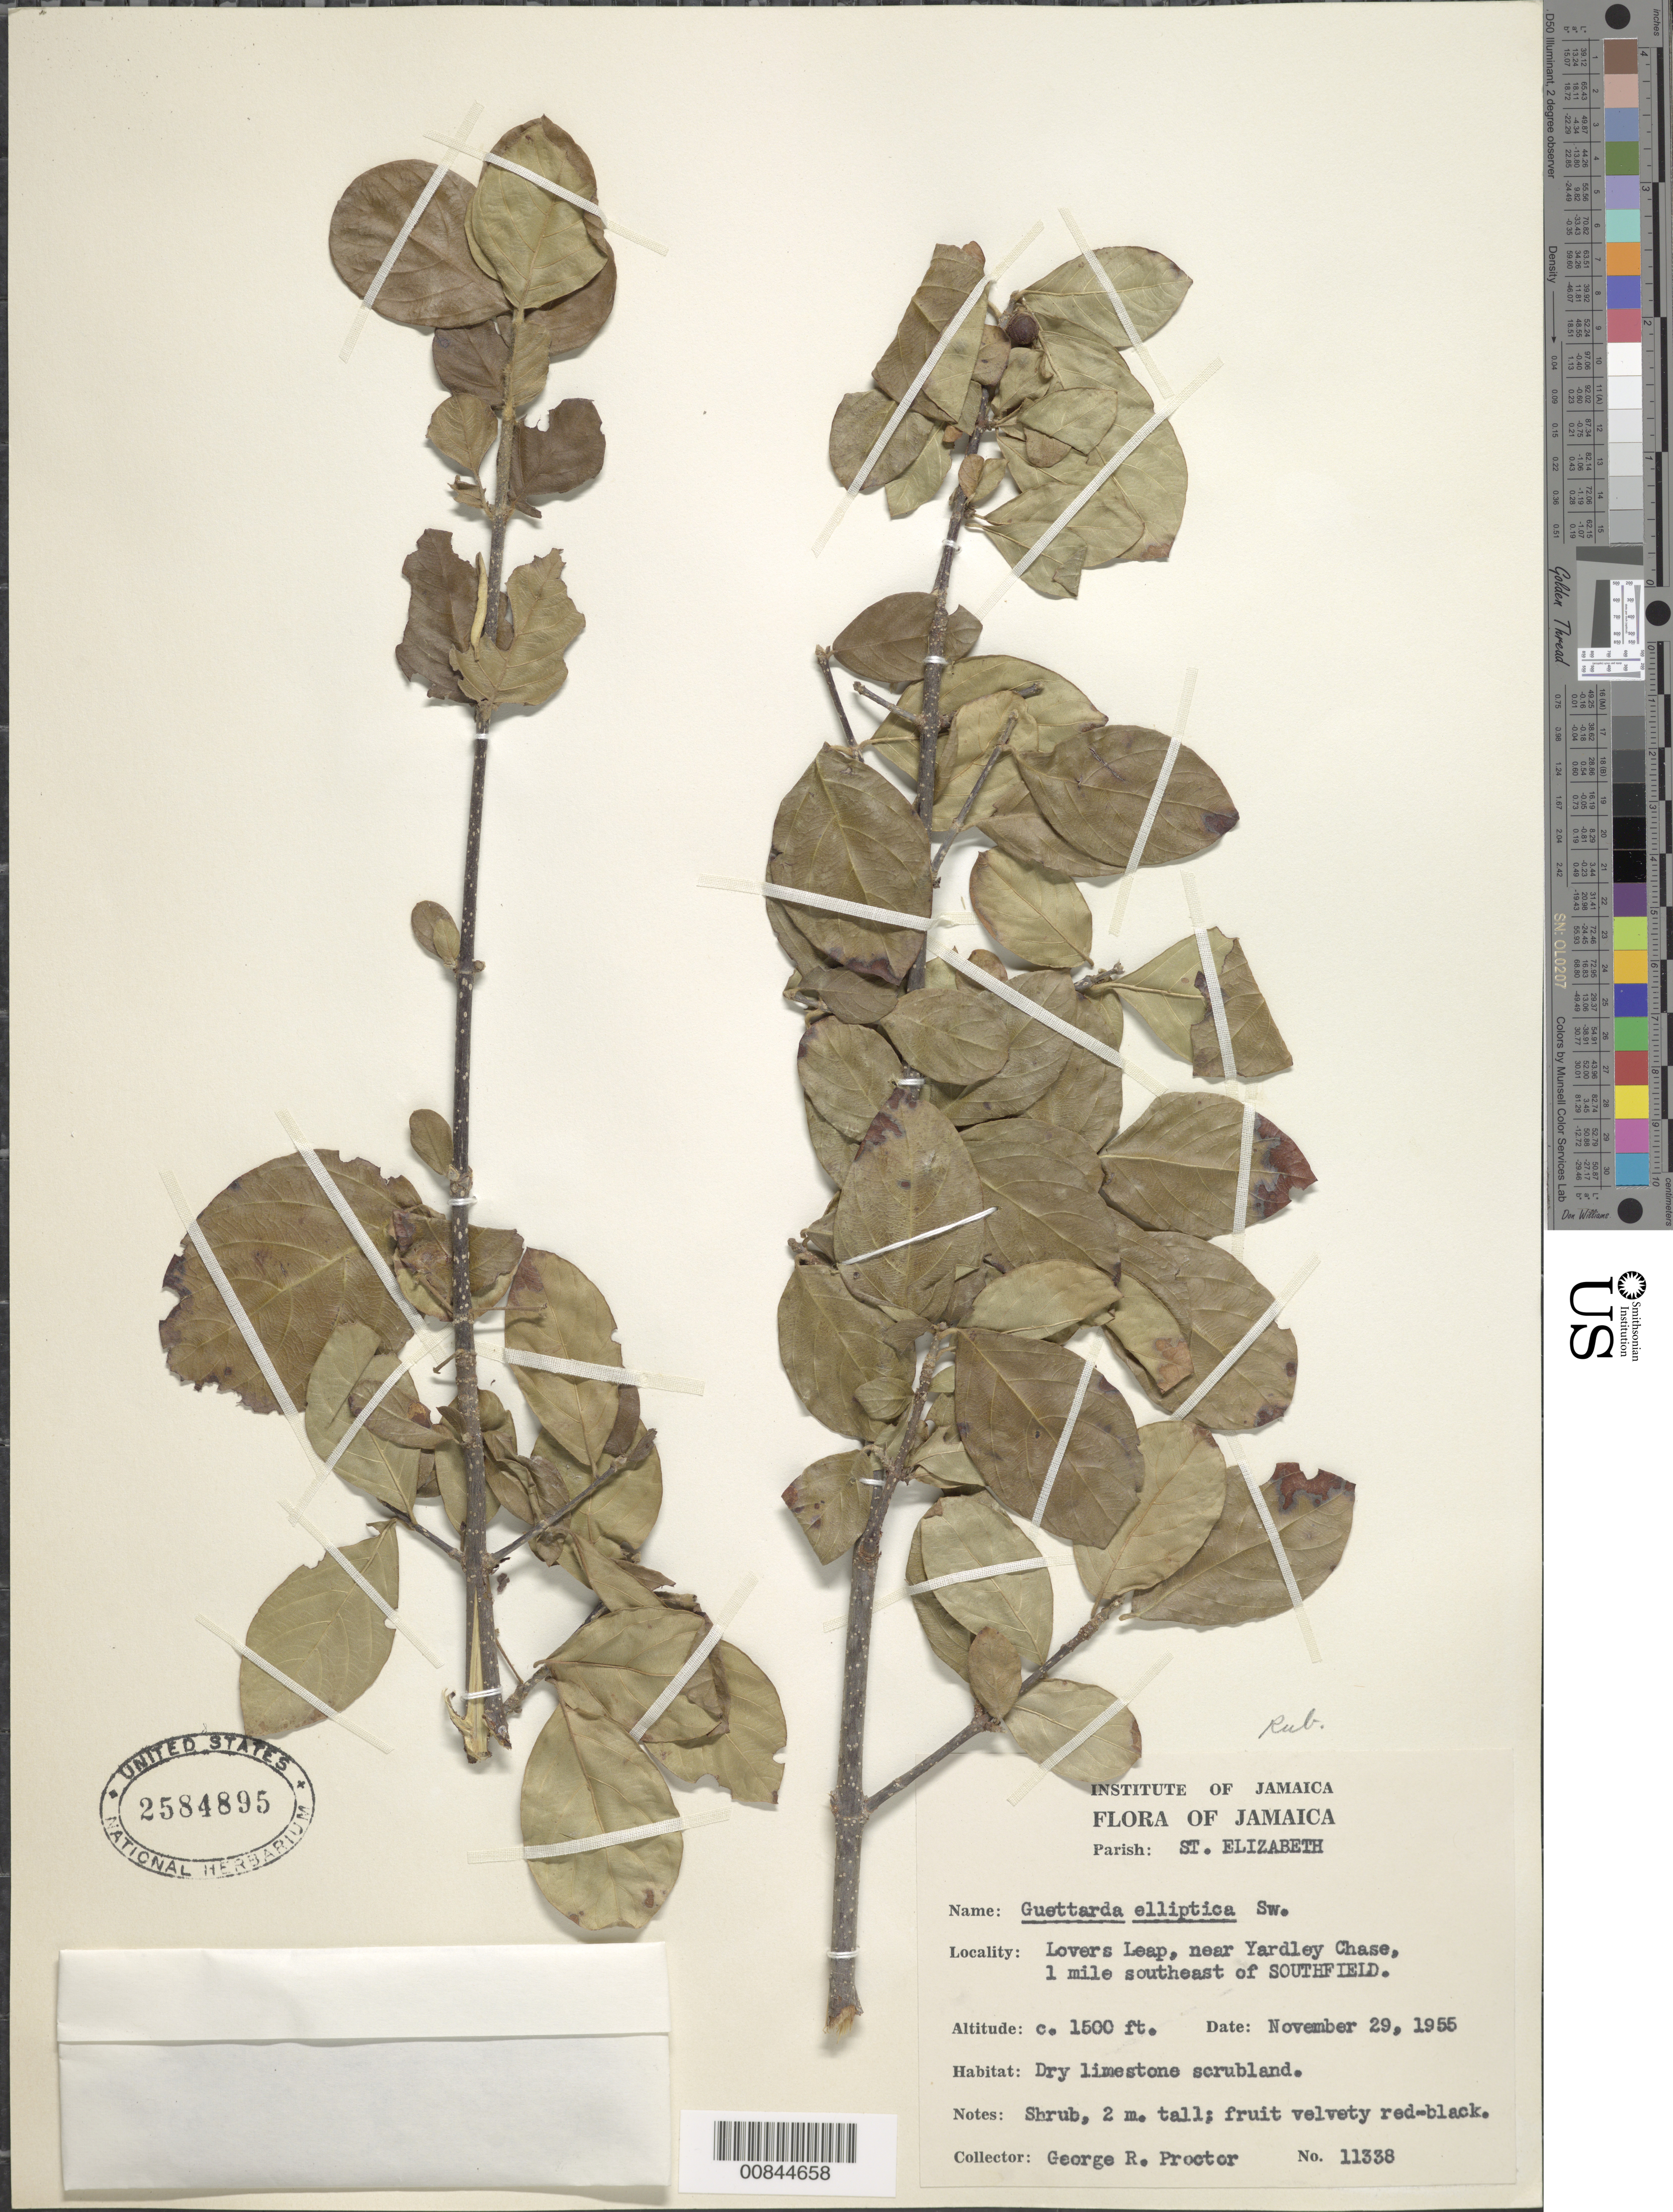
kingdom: Plantae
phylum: Tracheophyta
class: Magnoliopsida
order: Gentianales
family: Rubiaceae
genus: Guettarda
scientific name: Guettarda elliptica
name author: Sw.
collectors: G. R. Proctor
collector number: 11338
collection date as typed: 29 Nov 1955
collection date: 1955-11-29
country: Jamaica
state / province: Saint Elizabeth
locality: Lovers Leap, near Yardley Chase; 1 mi. SE of Southfield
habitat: Dry limestone scrubland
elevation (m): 457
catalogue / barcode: US 2584895